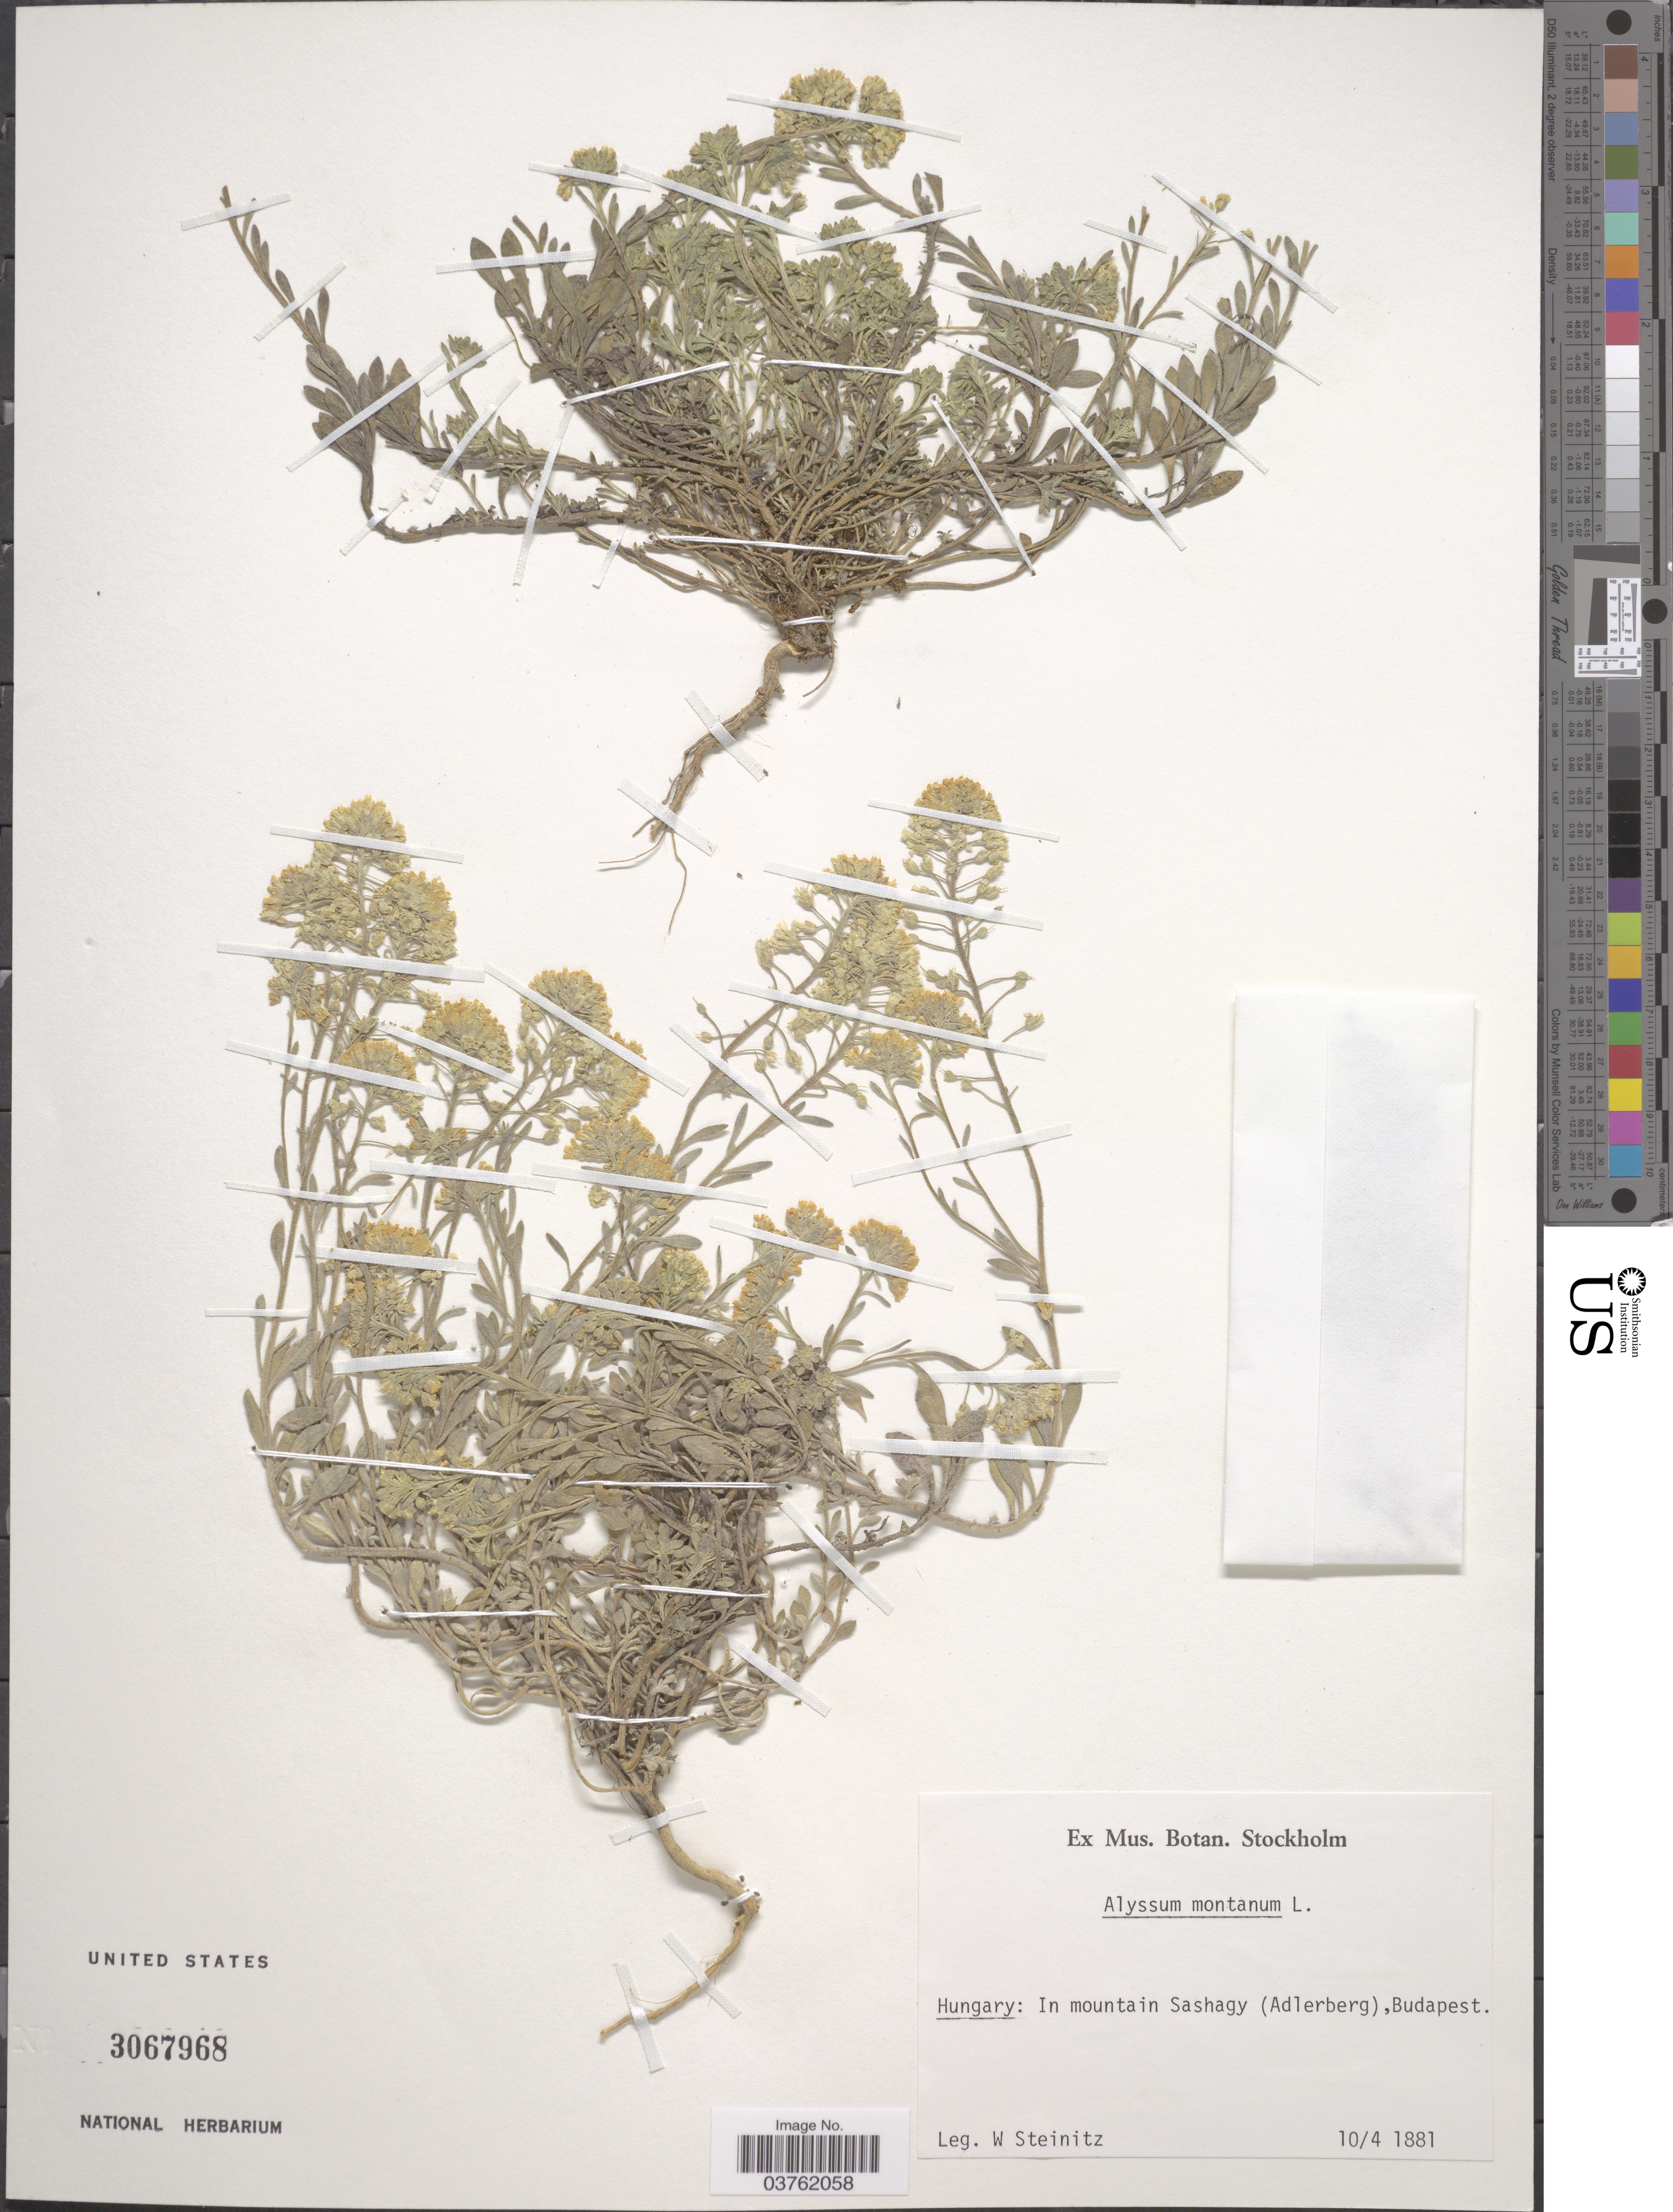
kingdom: Plantae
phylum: Tracheophyta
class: Magnoliopsida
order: Brassicales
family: Brassicaceae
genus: Alyssum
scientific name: Alyssum montanum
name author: L.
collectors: W. Steinitz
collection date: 1881-04-10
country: Hungary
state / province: Budapest, Capital District of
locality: In mountain Sashagy (Adlerberg), Budapest.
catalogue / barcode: US 3067968